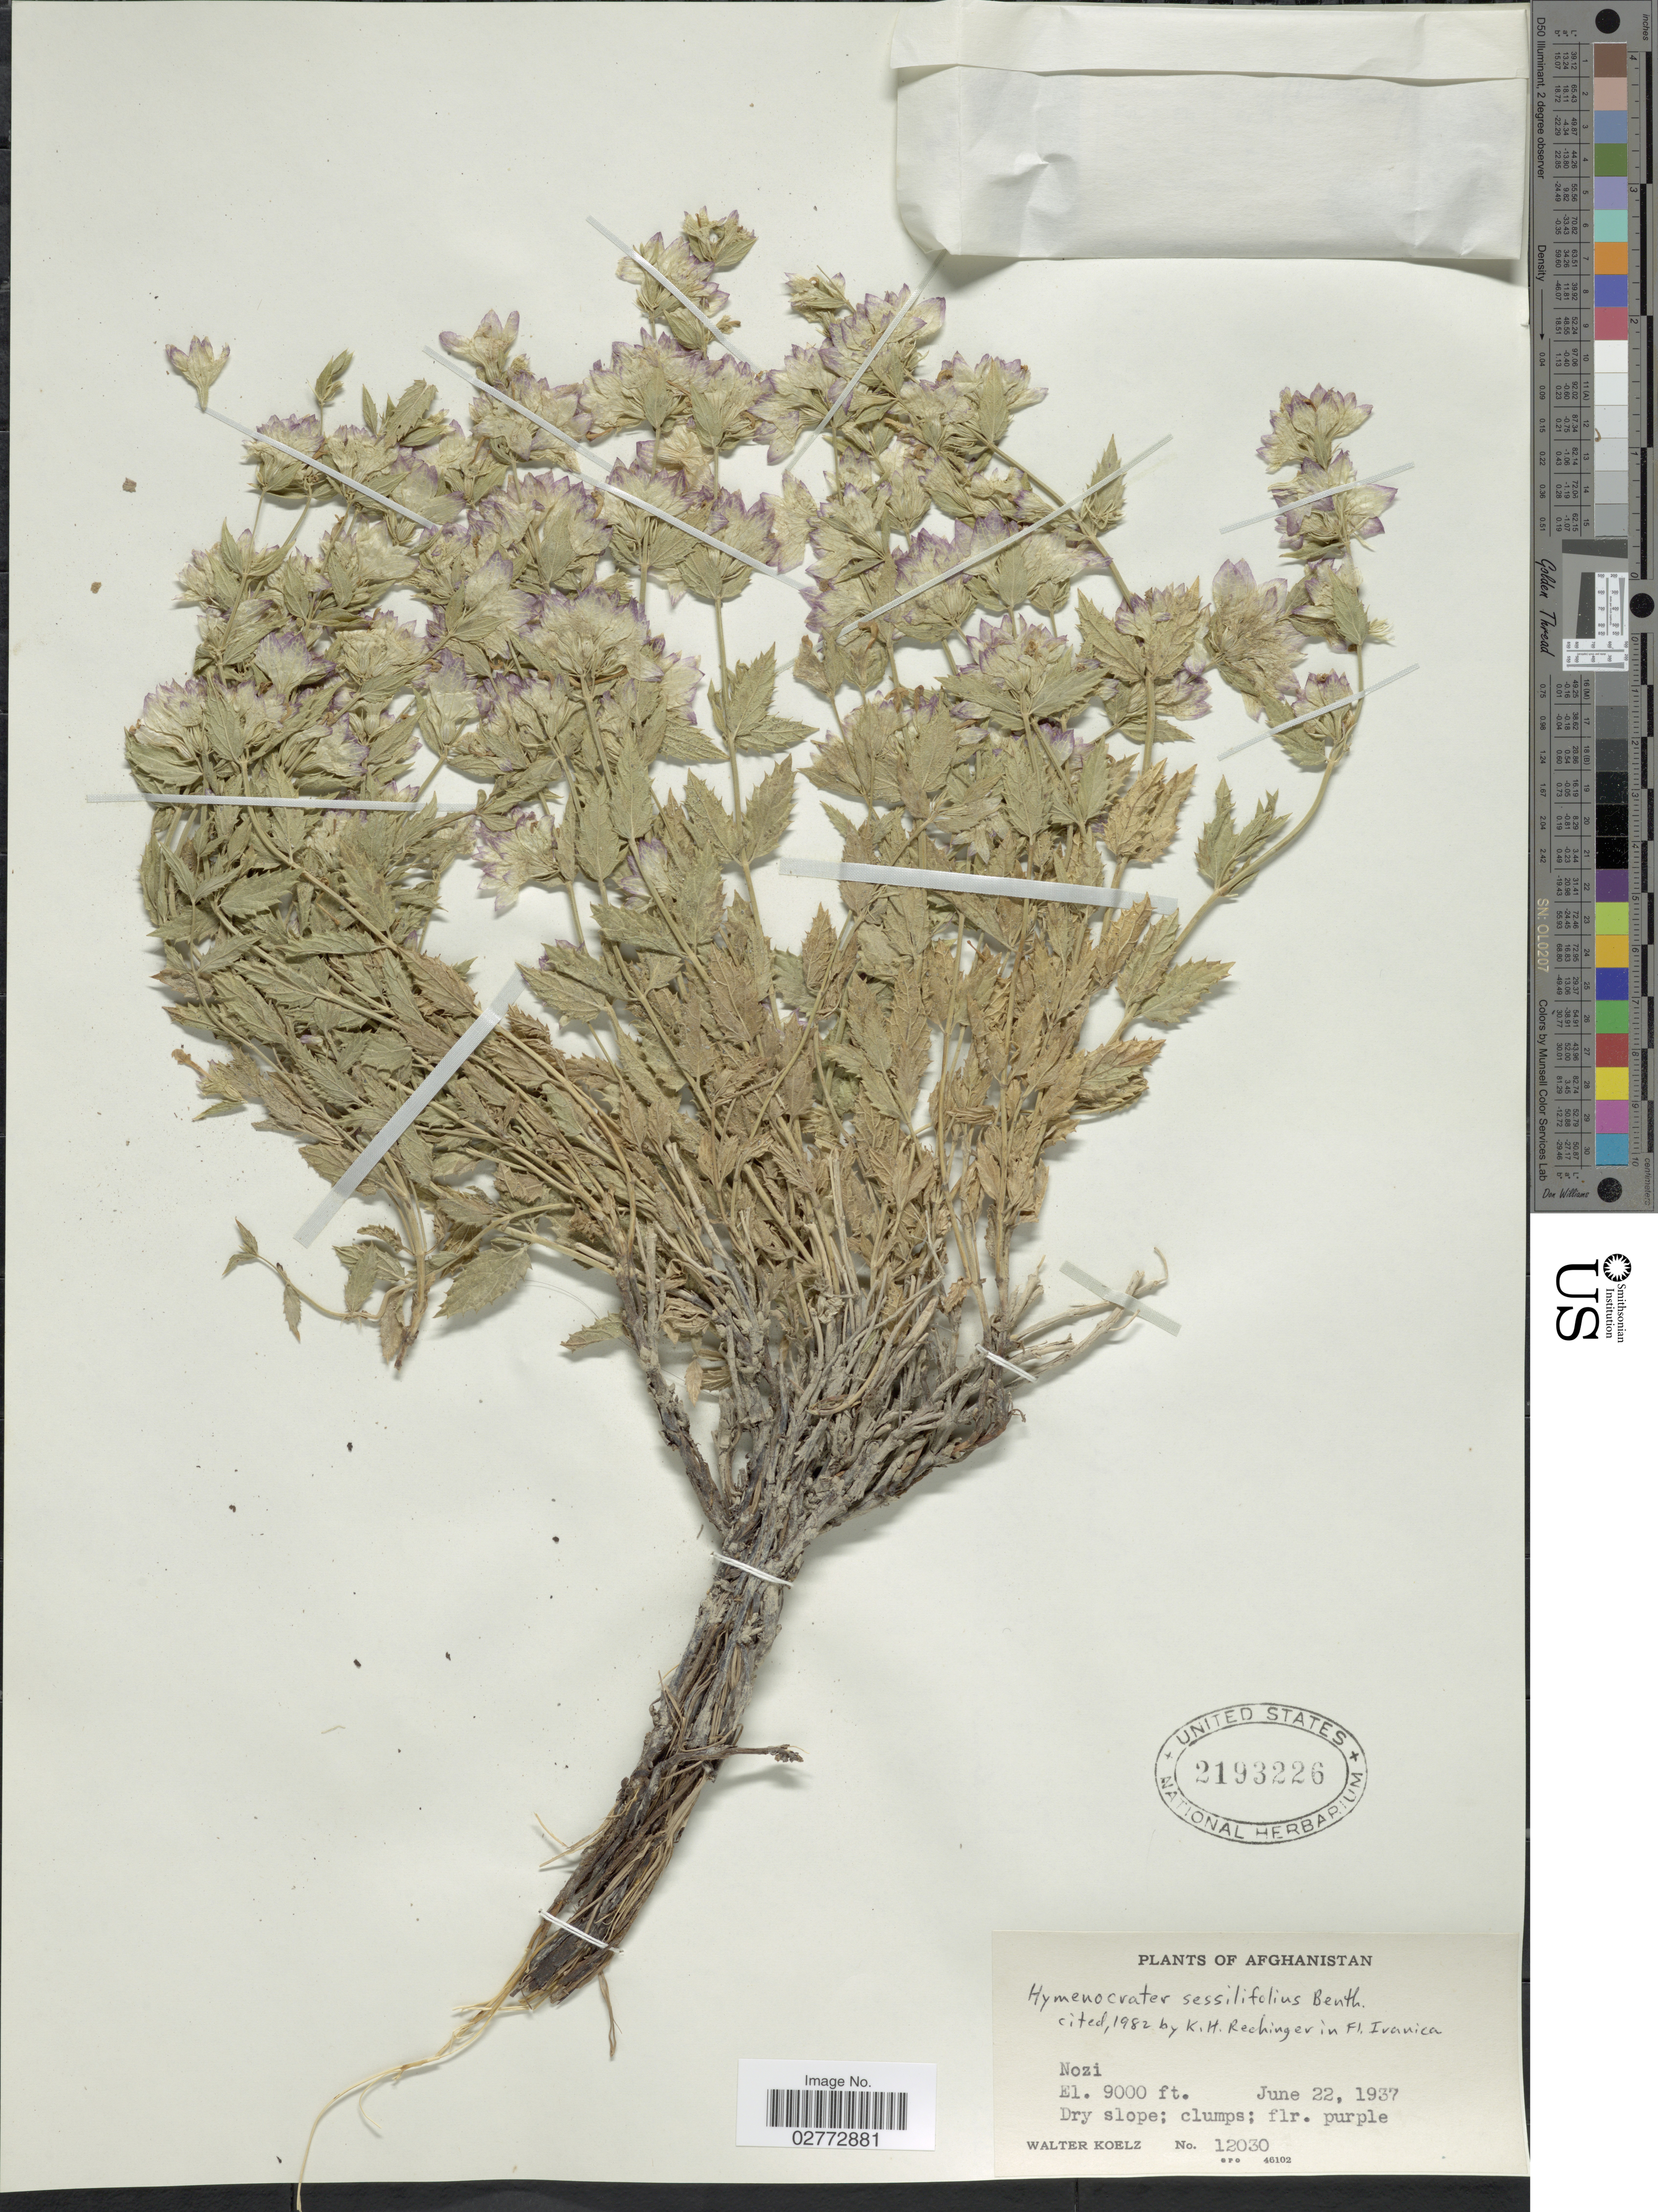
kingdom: Plantae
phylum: Tracheophyta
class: Magnoliopsida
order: Lamiales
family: Lamiaceae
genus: Hymenocrater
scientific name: Hymenocrater sessilifolius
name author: Benth.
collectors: W. N. Koelz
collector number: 12030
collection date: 1937-06-22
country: Afghanistan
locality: Nozi.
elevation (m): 2743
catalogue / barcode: US 2193226